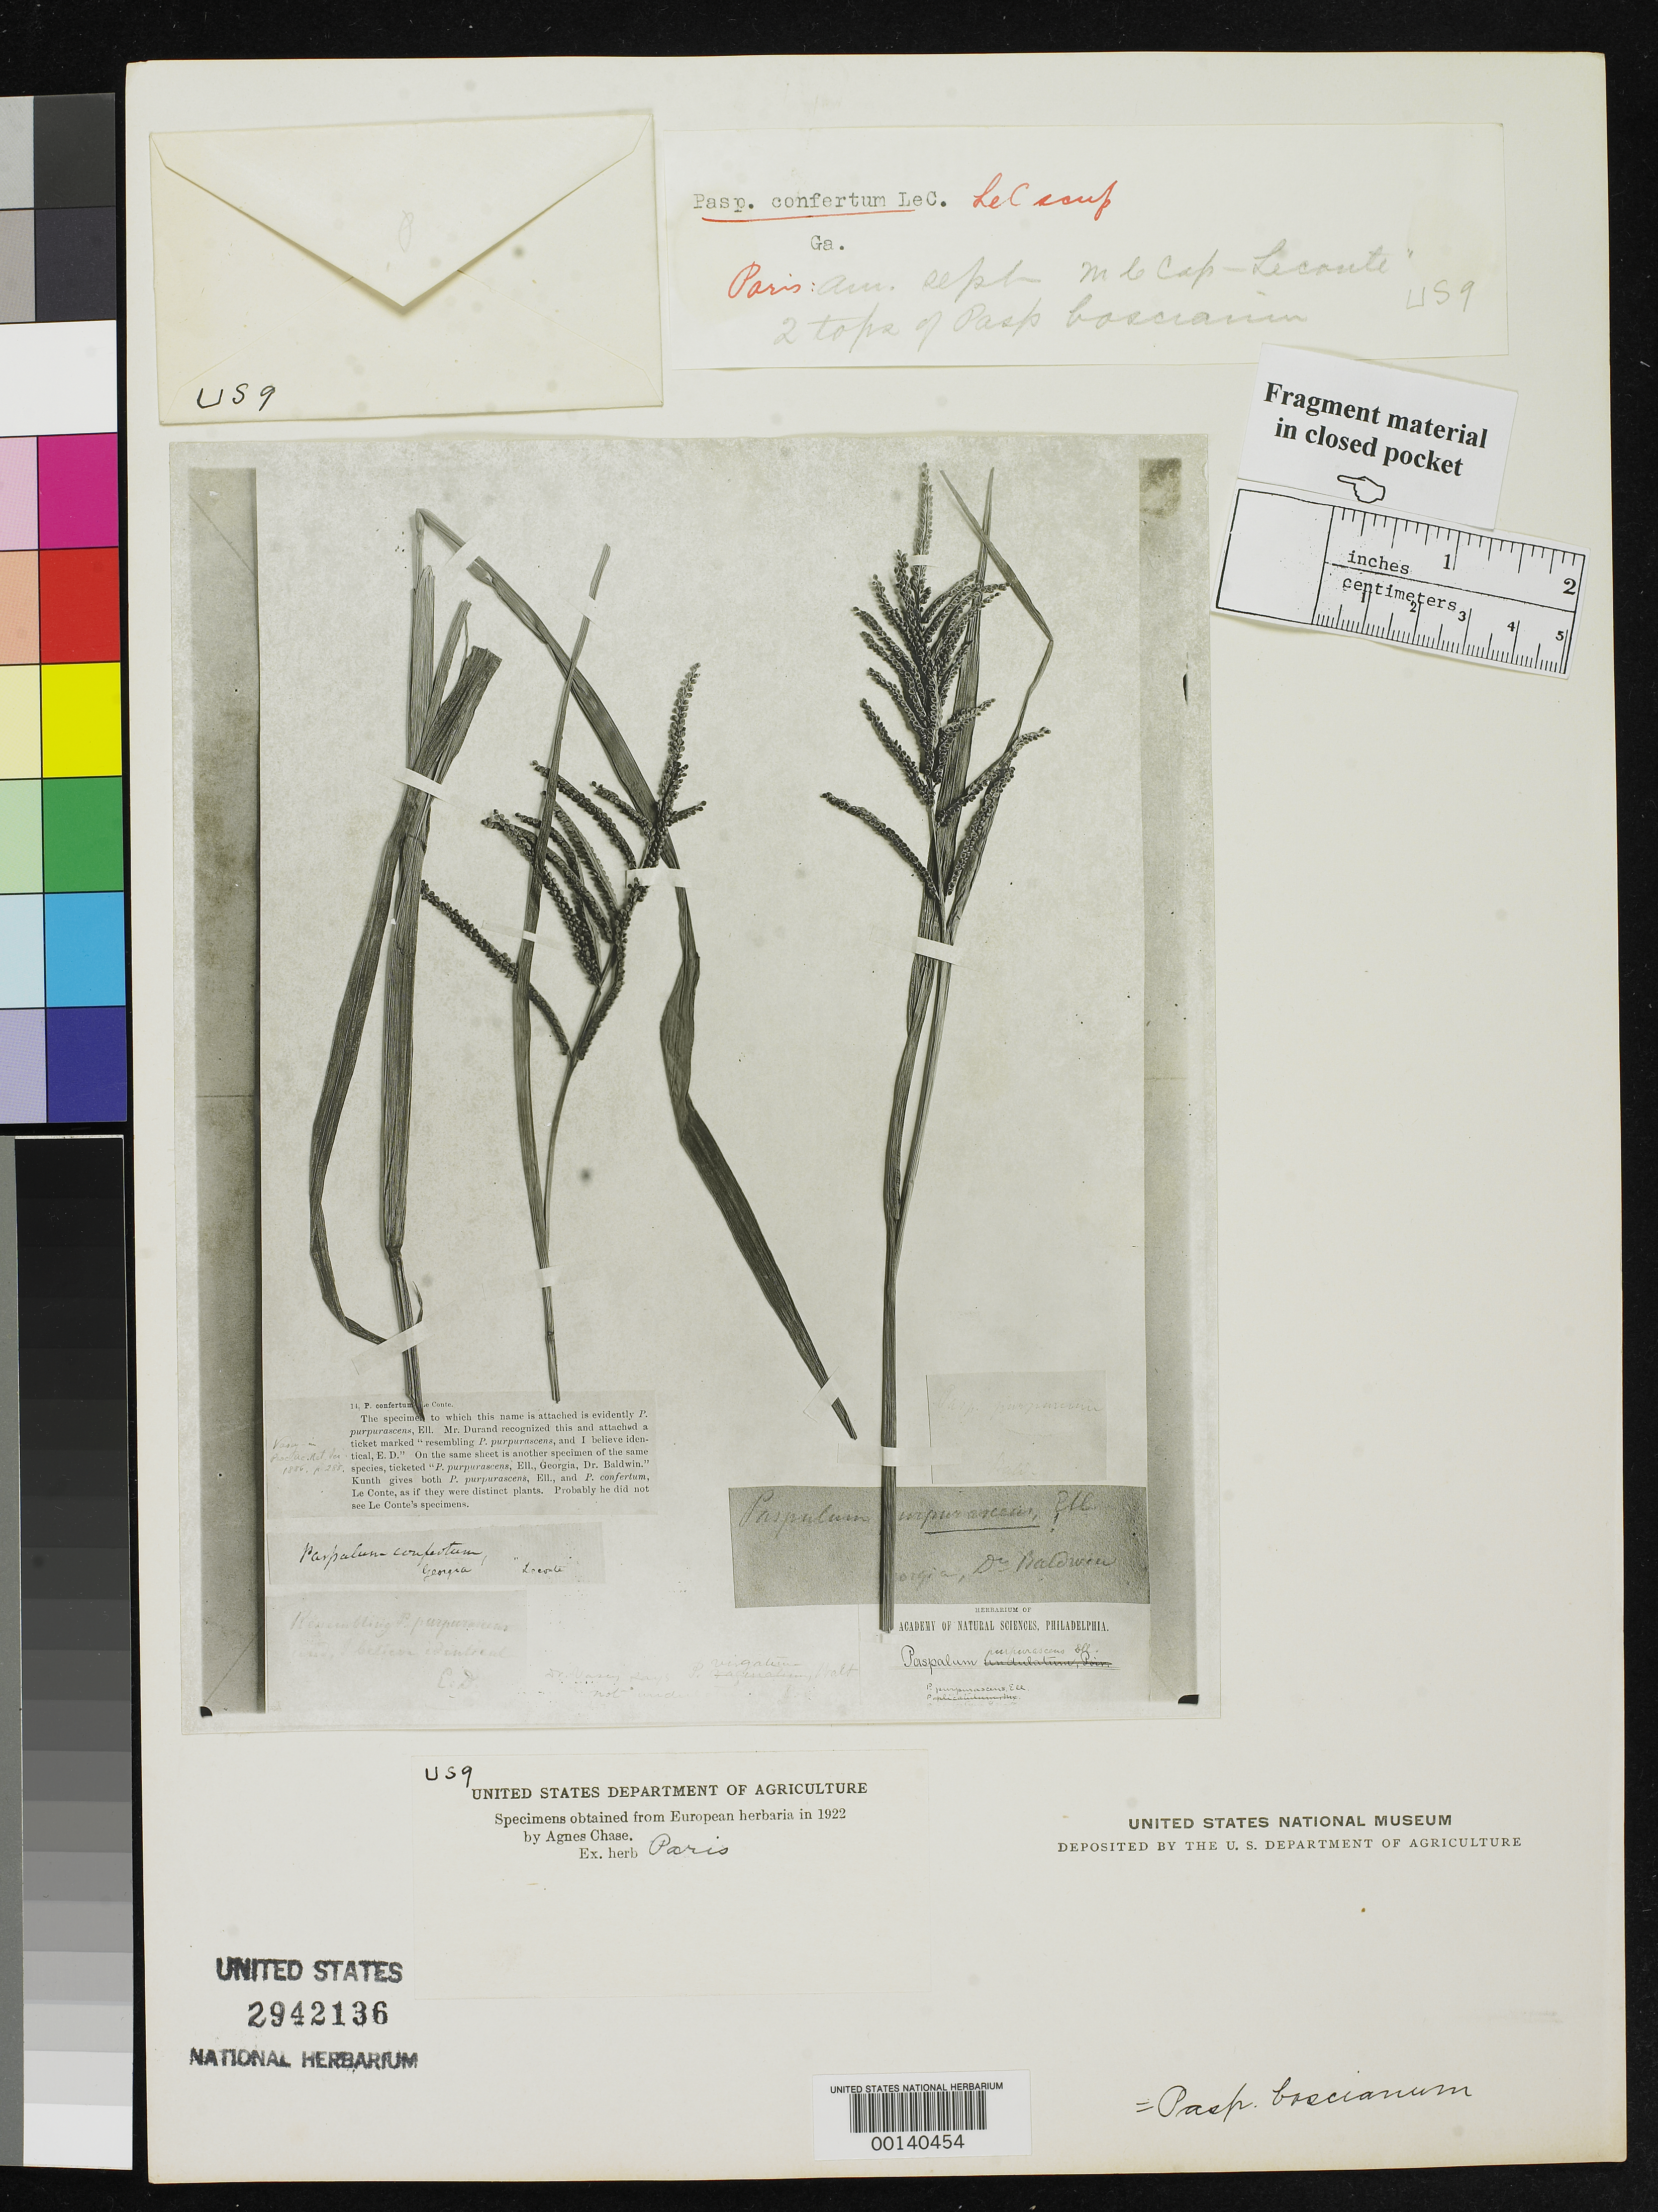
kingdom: Plantae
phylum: Tracheophyta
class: Liliopsida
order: Poales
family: Poaceae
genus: Paspalum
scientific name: Paspalum confertum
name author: Leconte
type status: Type Fragment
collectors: J. Leconte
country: United States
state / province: Georgia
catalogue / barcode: US 2942136